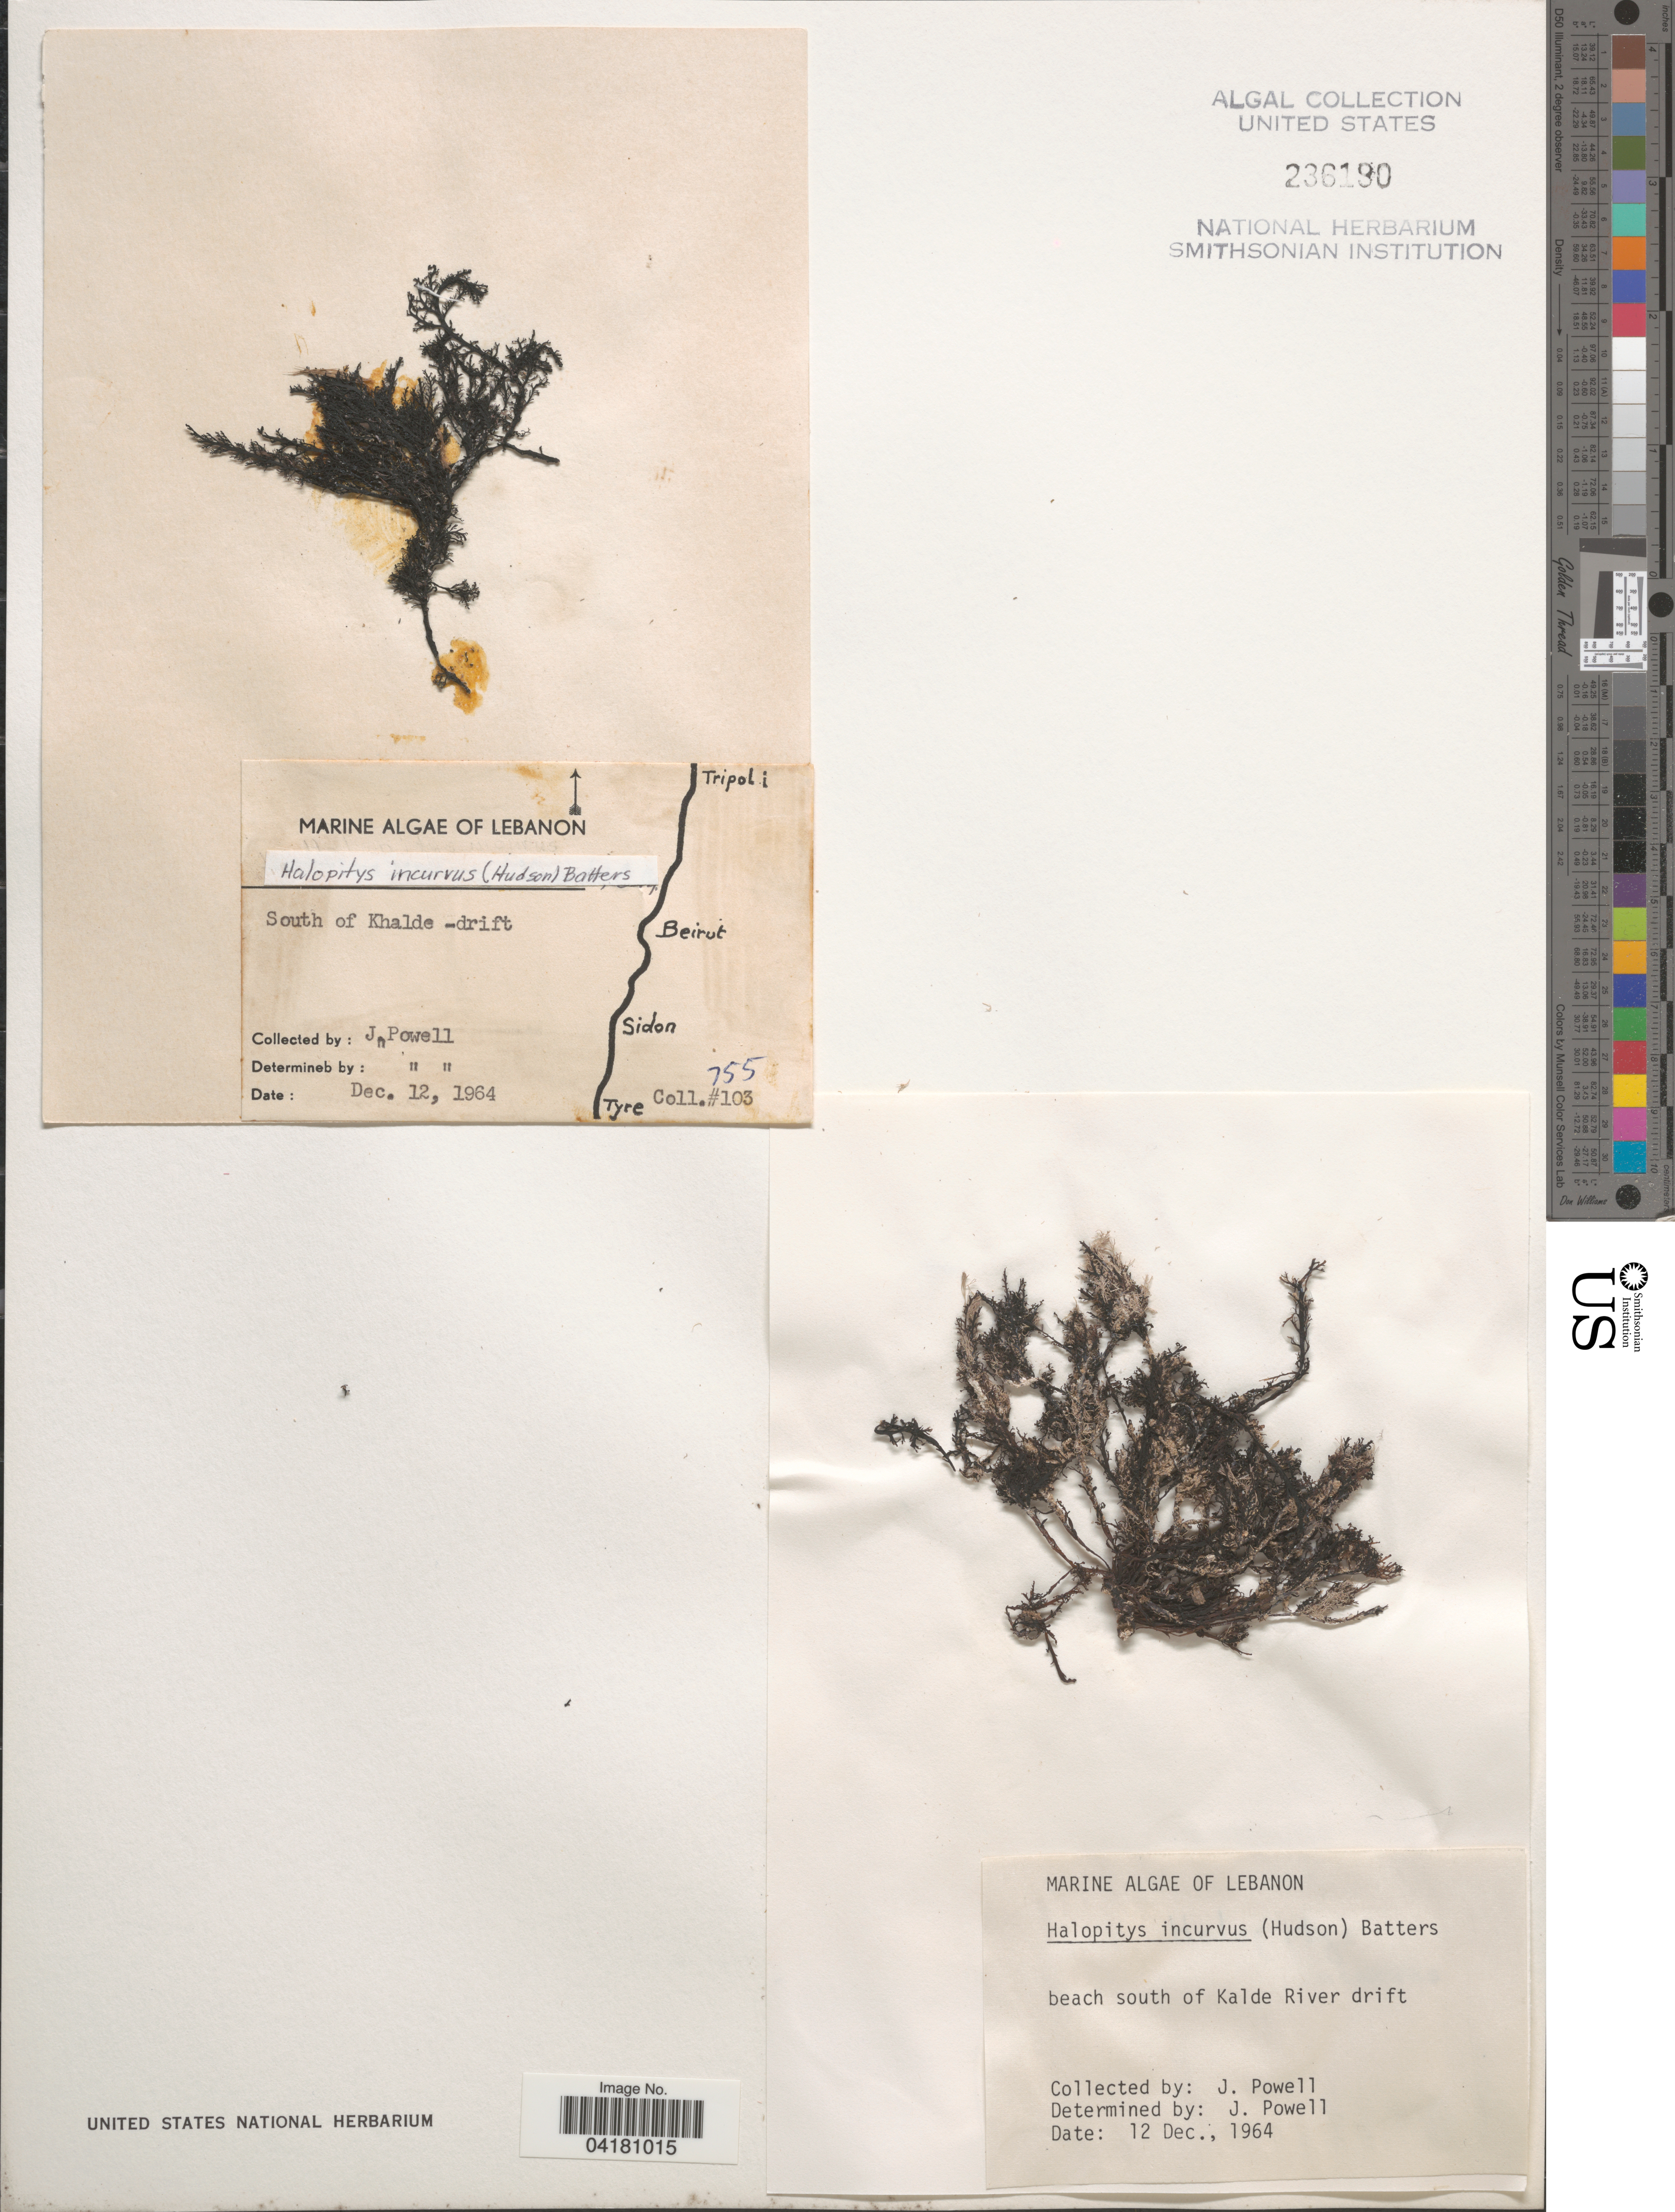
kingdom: Plantae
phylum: Rhodophyta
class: Florideophyceae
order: Ceramiales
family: Rhodomelaceae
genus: Halopitys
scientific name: Halopitys incurvus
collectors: J. Powell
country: Lebanon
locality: Beach south of Kalde River drift.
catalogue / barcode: US 236180-2